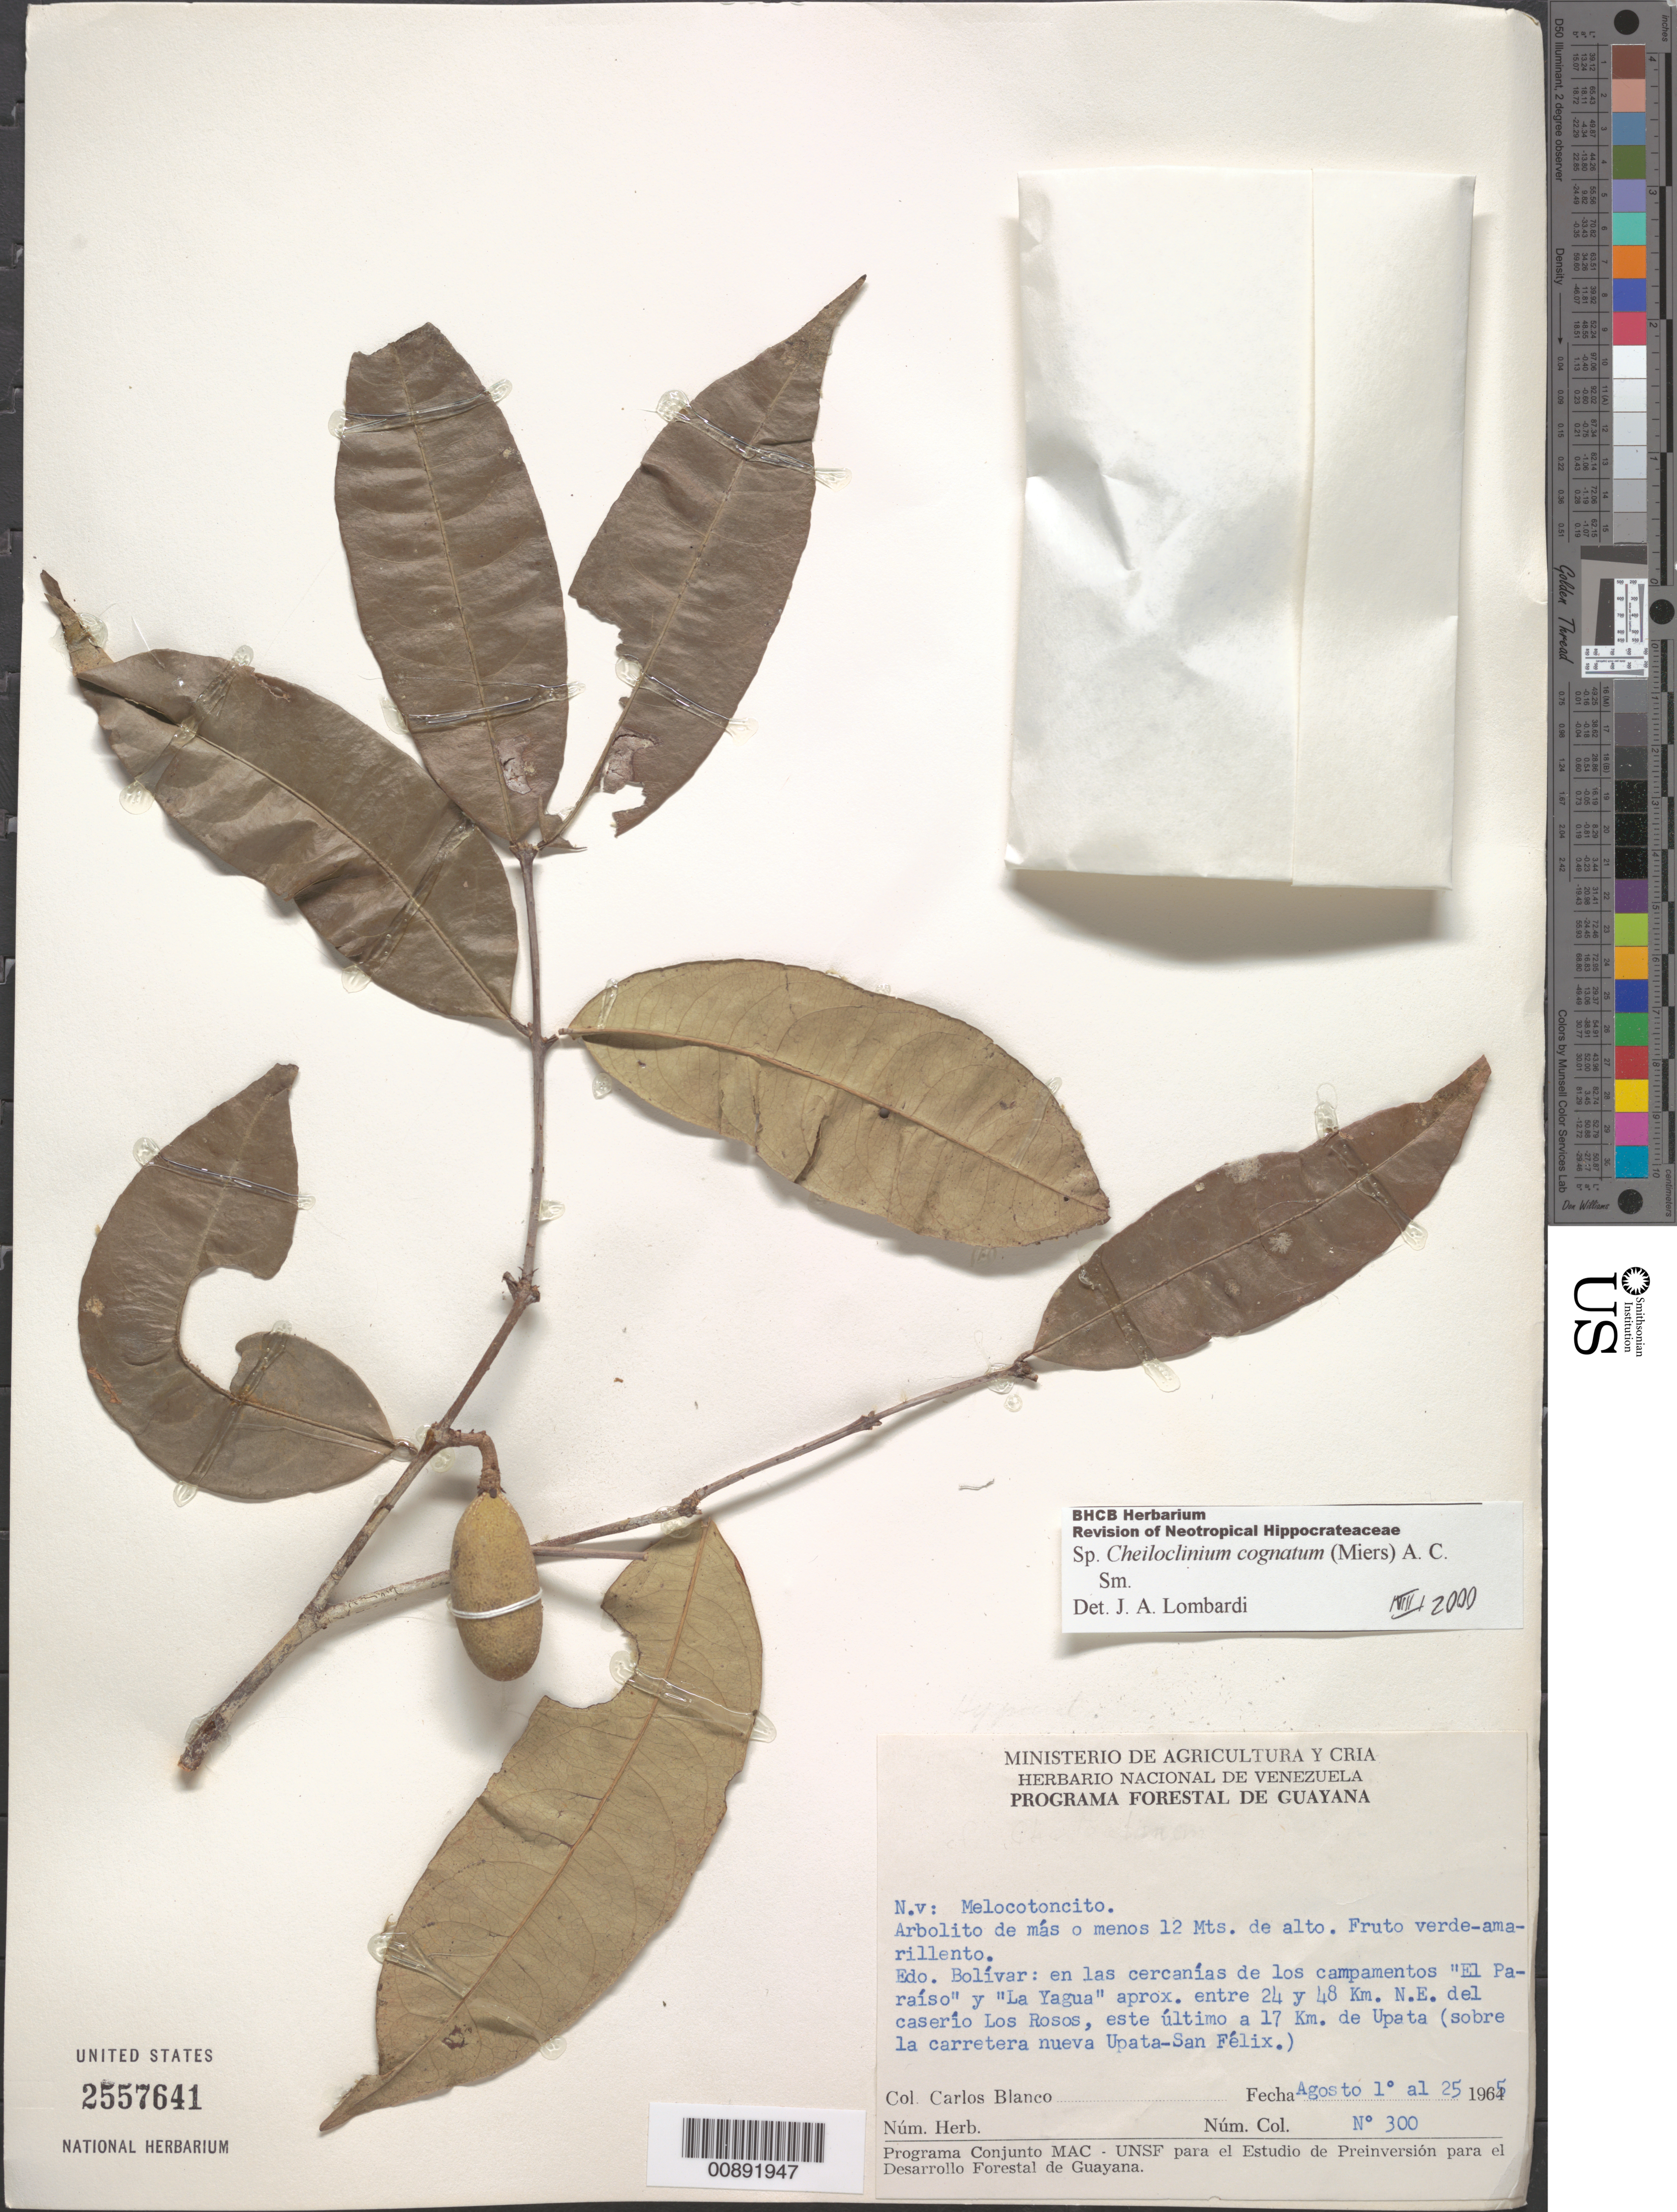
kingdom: Plantae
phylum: Tracheophyta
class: Magnoliopsida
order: Celastrales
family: Celastraceae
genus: Cheiloclinium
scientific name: Cheiloclinium cognatum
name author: (Miers) A.C. Sm.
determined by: Lombardi, Julio A.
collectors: C. A. Blanco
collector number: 300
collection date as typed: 1-Aug-65 to 25-Aug-65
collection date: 1965-08-01/1965-08-25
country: Venezuela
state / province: Bolívar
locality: Campamentos "El Paraiso" y "La Yagua", 24-48 km NE del caserío Los Rosos, 17 km E de Upata (sobre la carretera nueva Upata-San Felix)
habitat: Cercania de los campamentos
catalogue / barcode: US 2557641